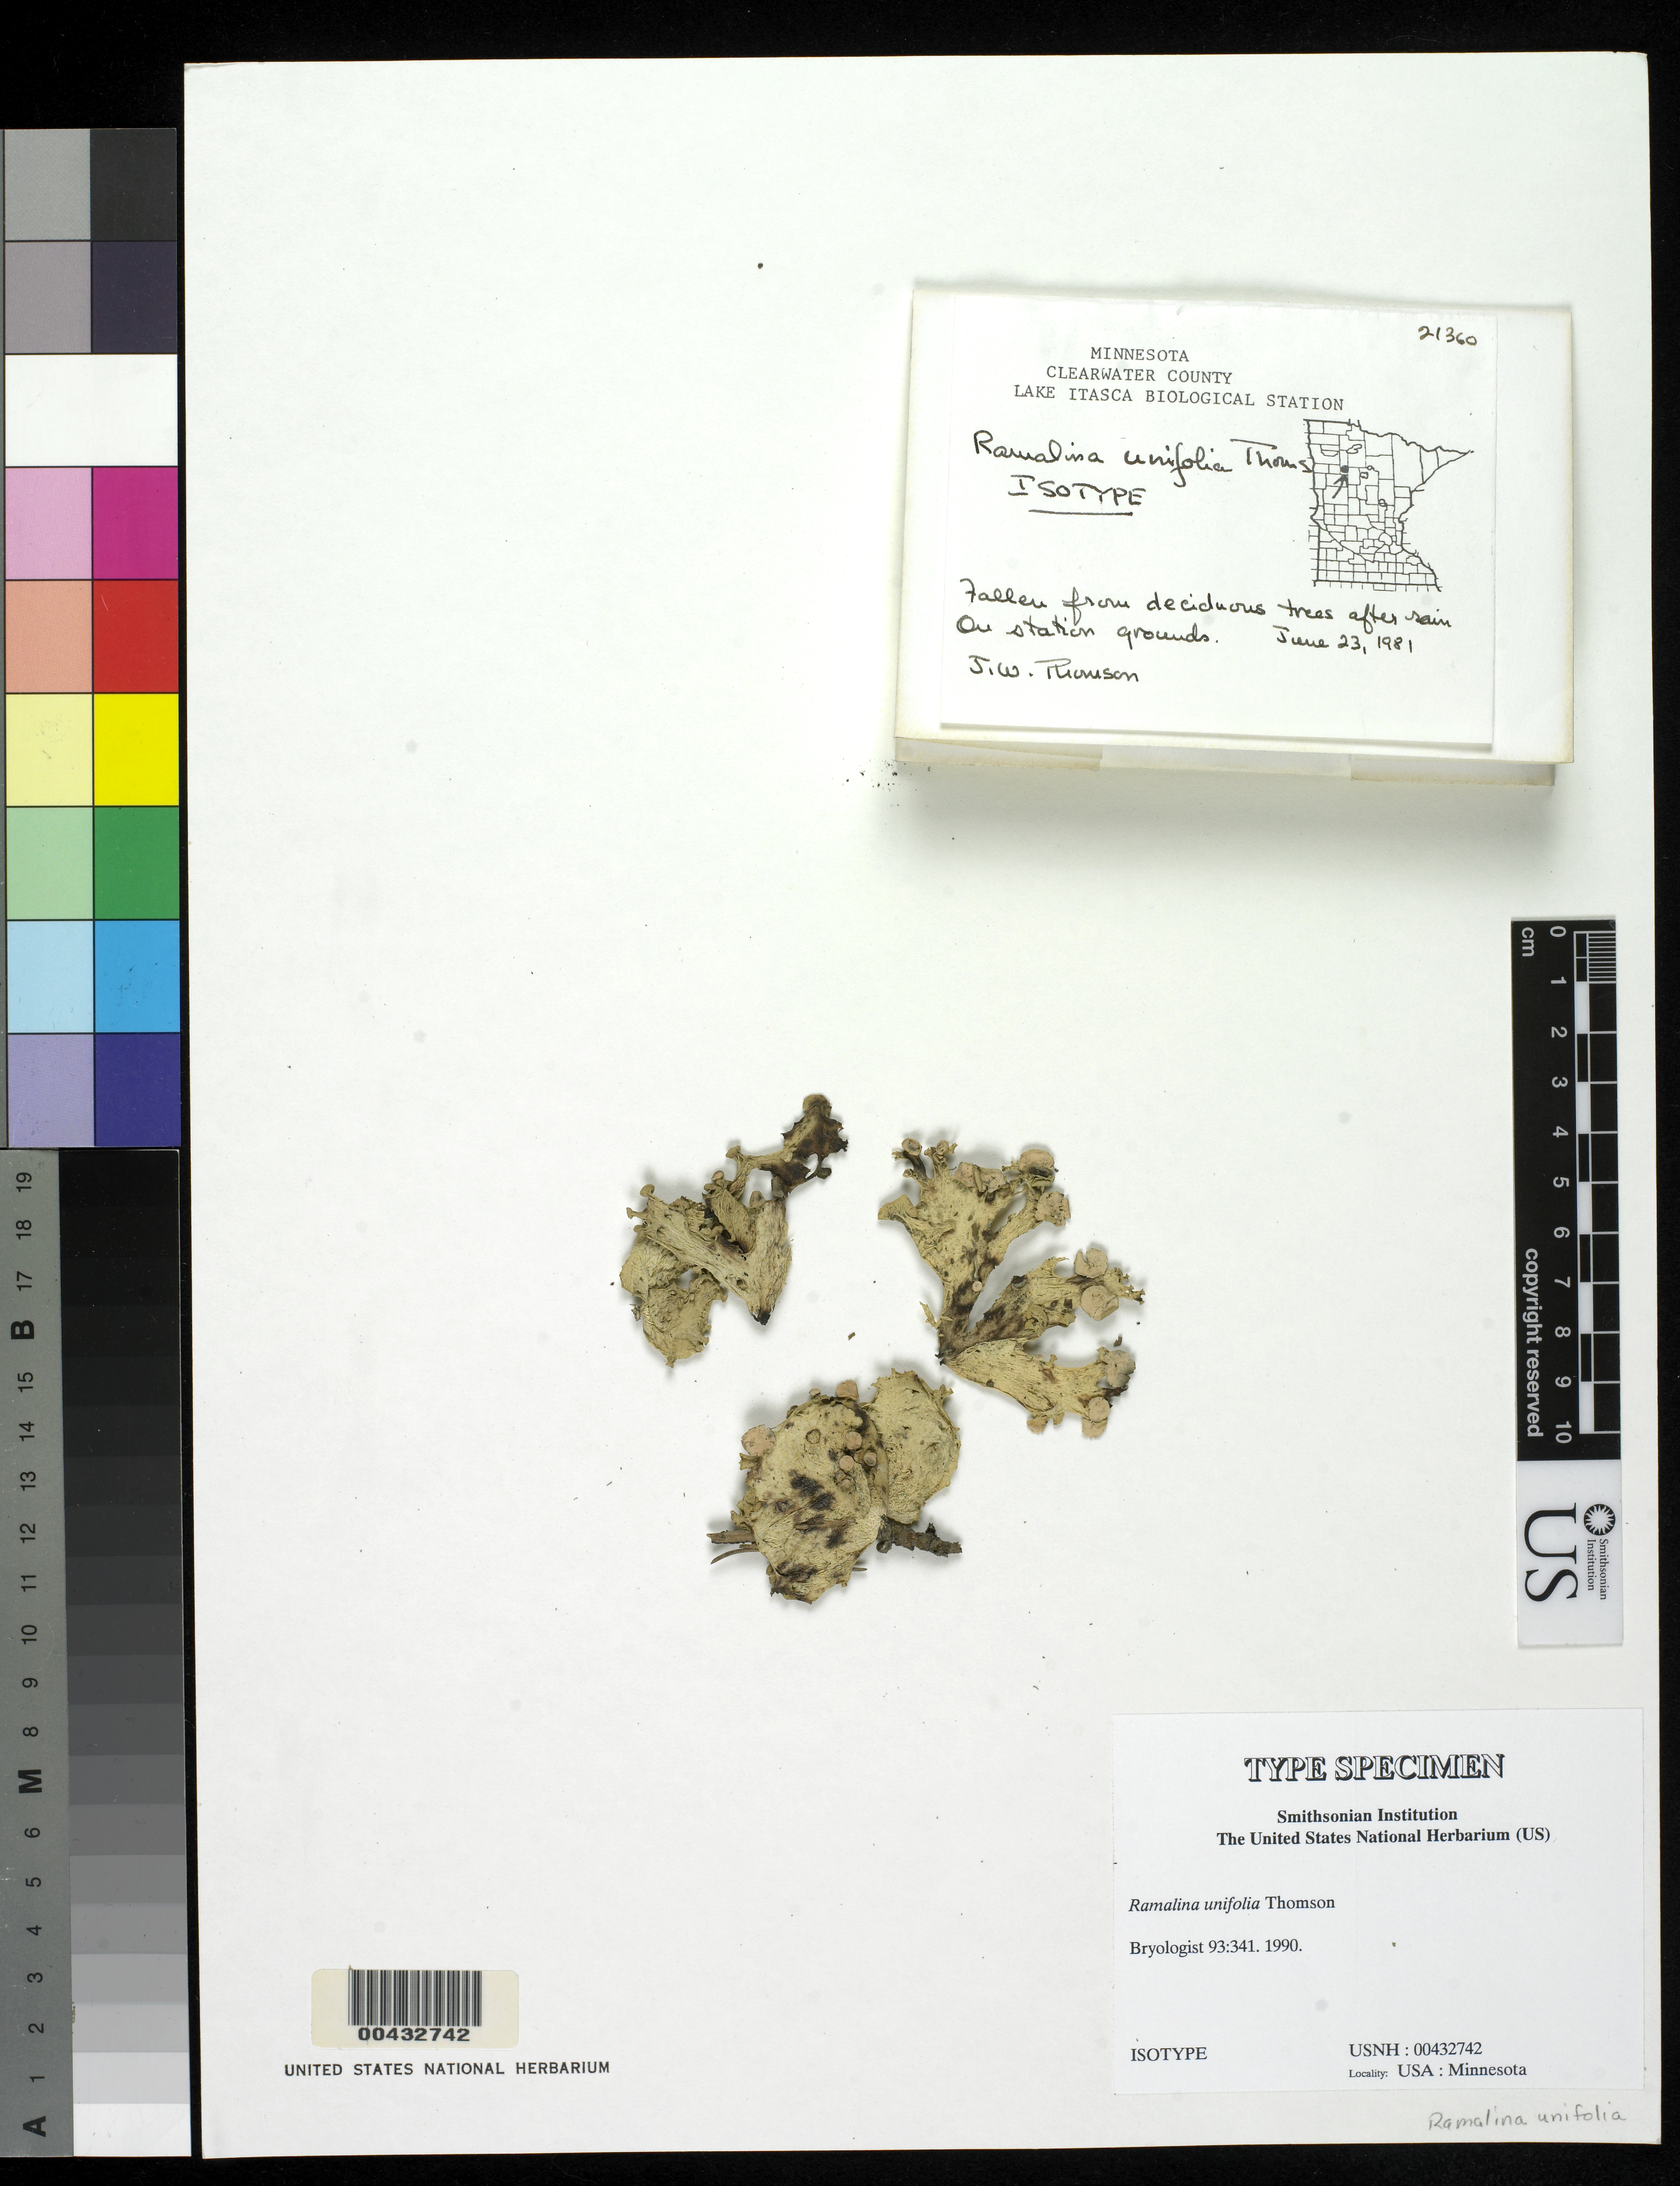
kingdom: Fungi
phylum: Ascomycota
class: Lecanoromycetes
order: Lecanorales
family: Ramalinaceae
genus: Ramalina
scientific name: Ramalina unifolia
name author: J.W. Thomson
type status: Isotype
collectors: J. W. Thomson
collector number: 21360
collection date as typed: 23 Jun 1981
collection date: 1981-06-23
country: United States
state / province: Minnesota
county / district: Clearwater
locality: Lake Itasca Biological Station.